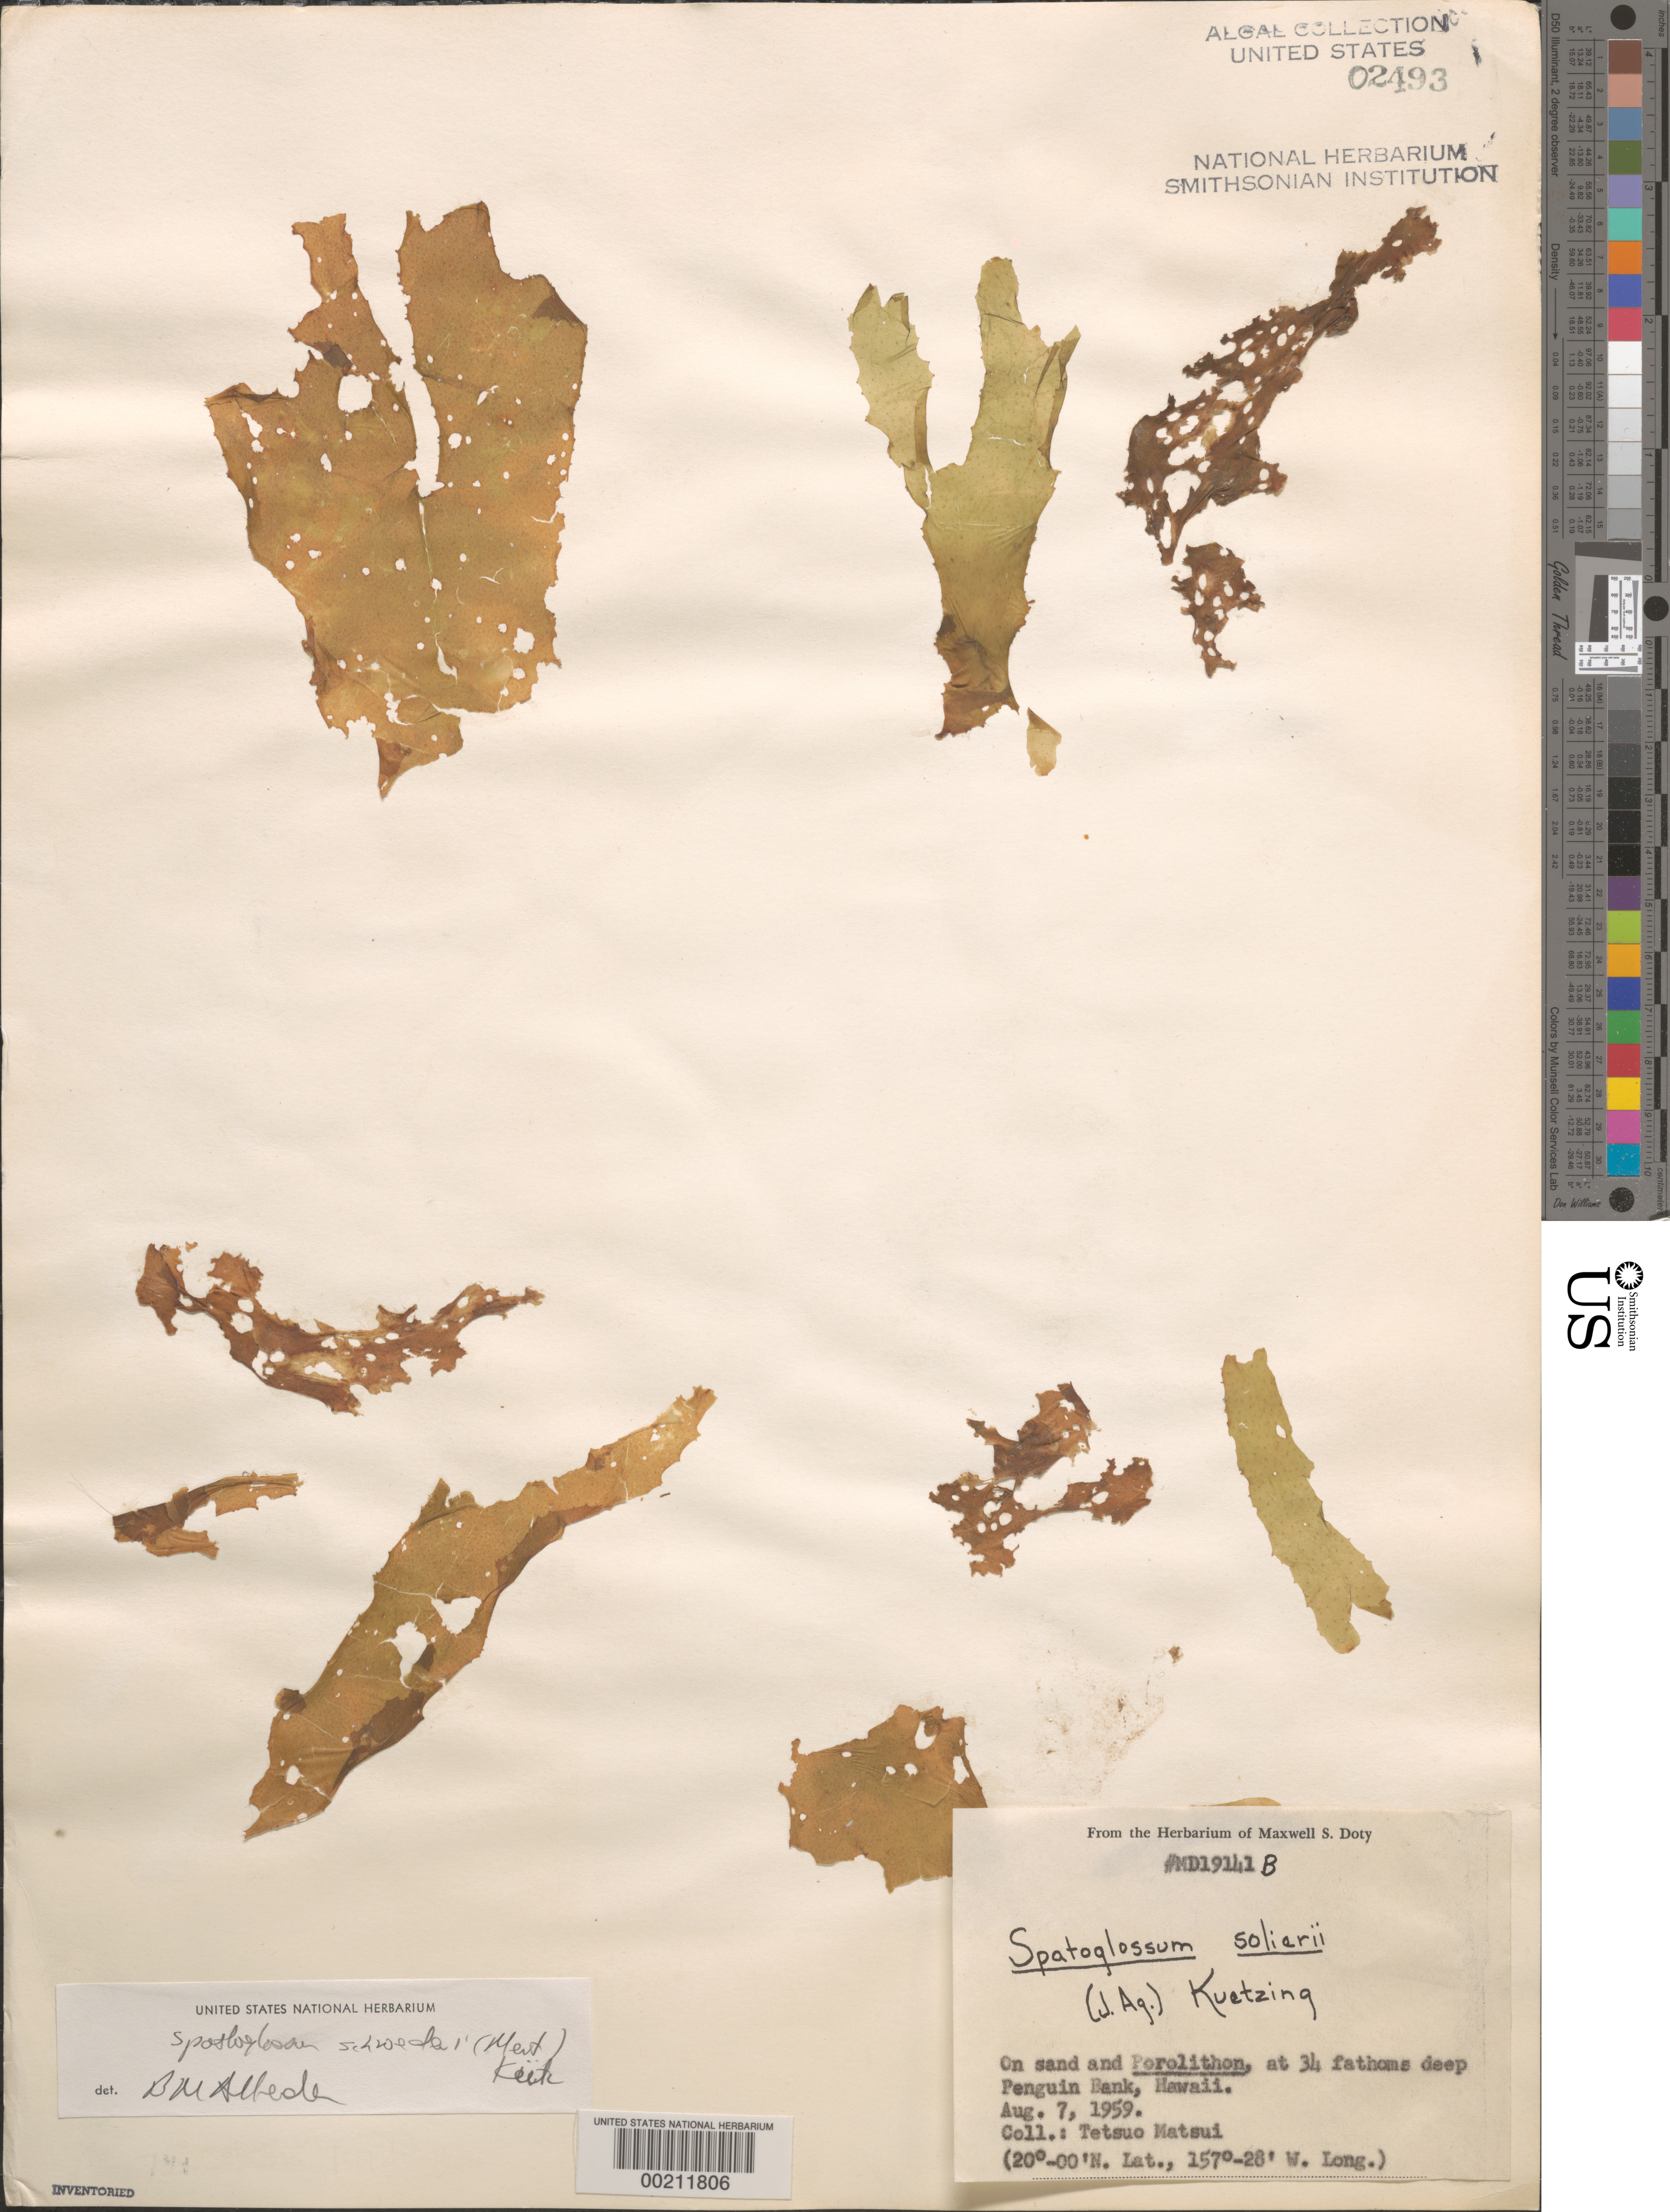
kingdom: Chromista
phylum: Ochrophyta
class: Phaeophyceae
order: Dictyotales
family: Dictyotaceae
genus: Spatoglossum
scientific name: Spatoglossum schroederi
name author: (C. Agardh) Kütz.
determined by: Allender, B. M.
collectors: T. Matsui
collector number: MSD 19141b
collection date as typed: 07 Aug 1959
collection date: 1959-08-07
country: United States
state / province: Hawaii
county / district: Maui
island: Moloka'i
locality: Penguin Bank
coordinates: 20-00' N. Lat., 157-28' W. Long.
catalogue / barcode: US 2493